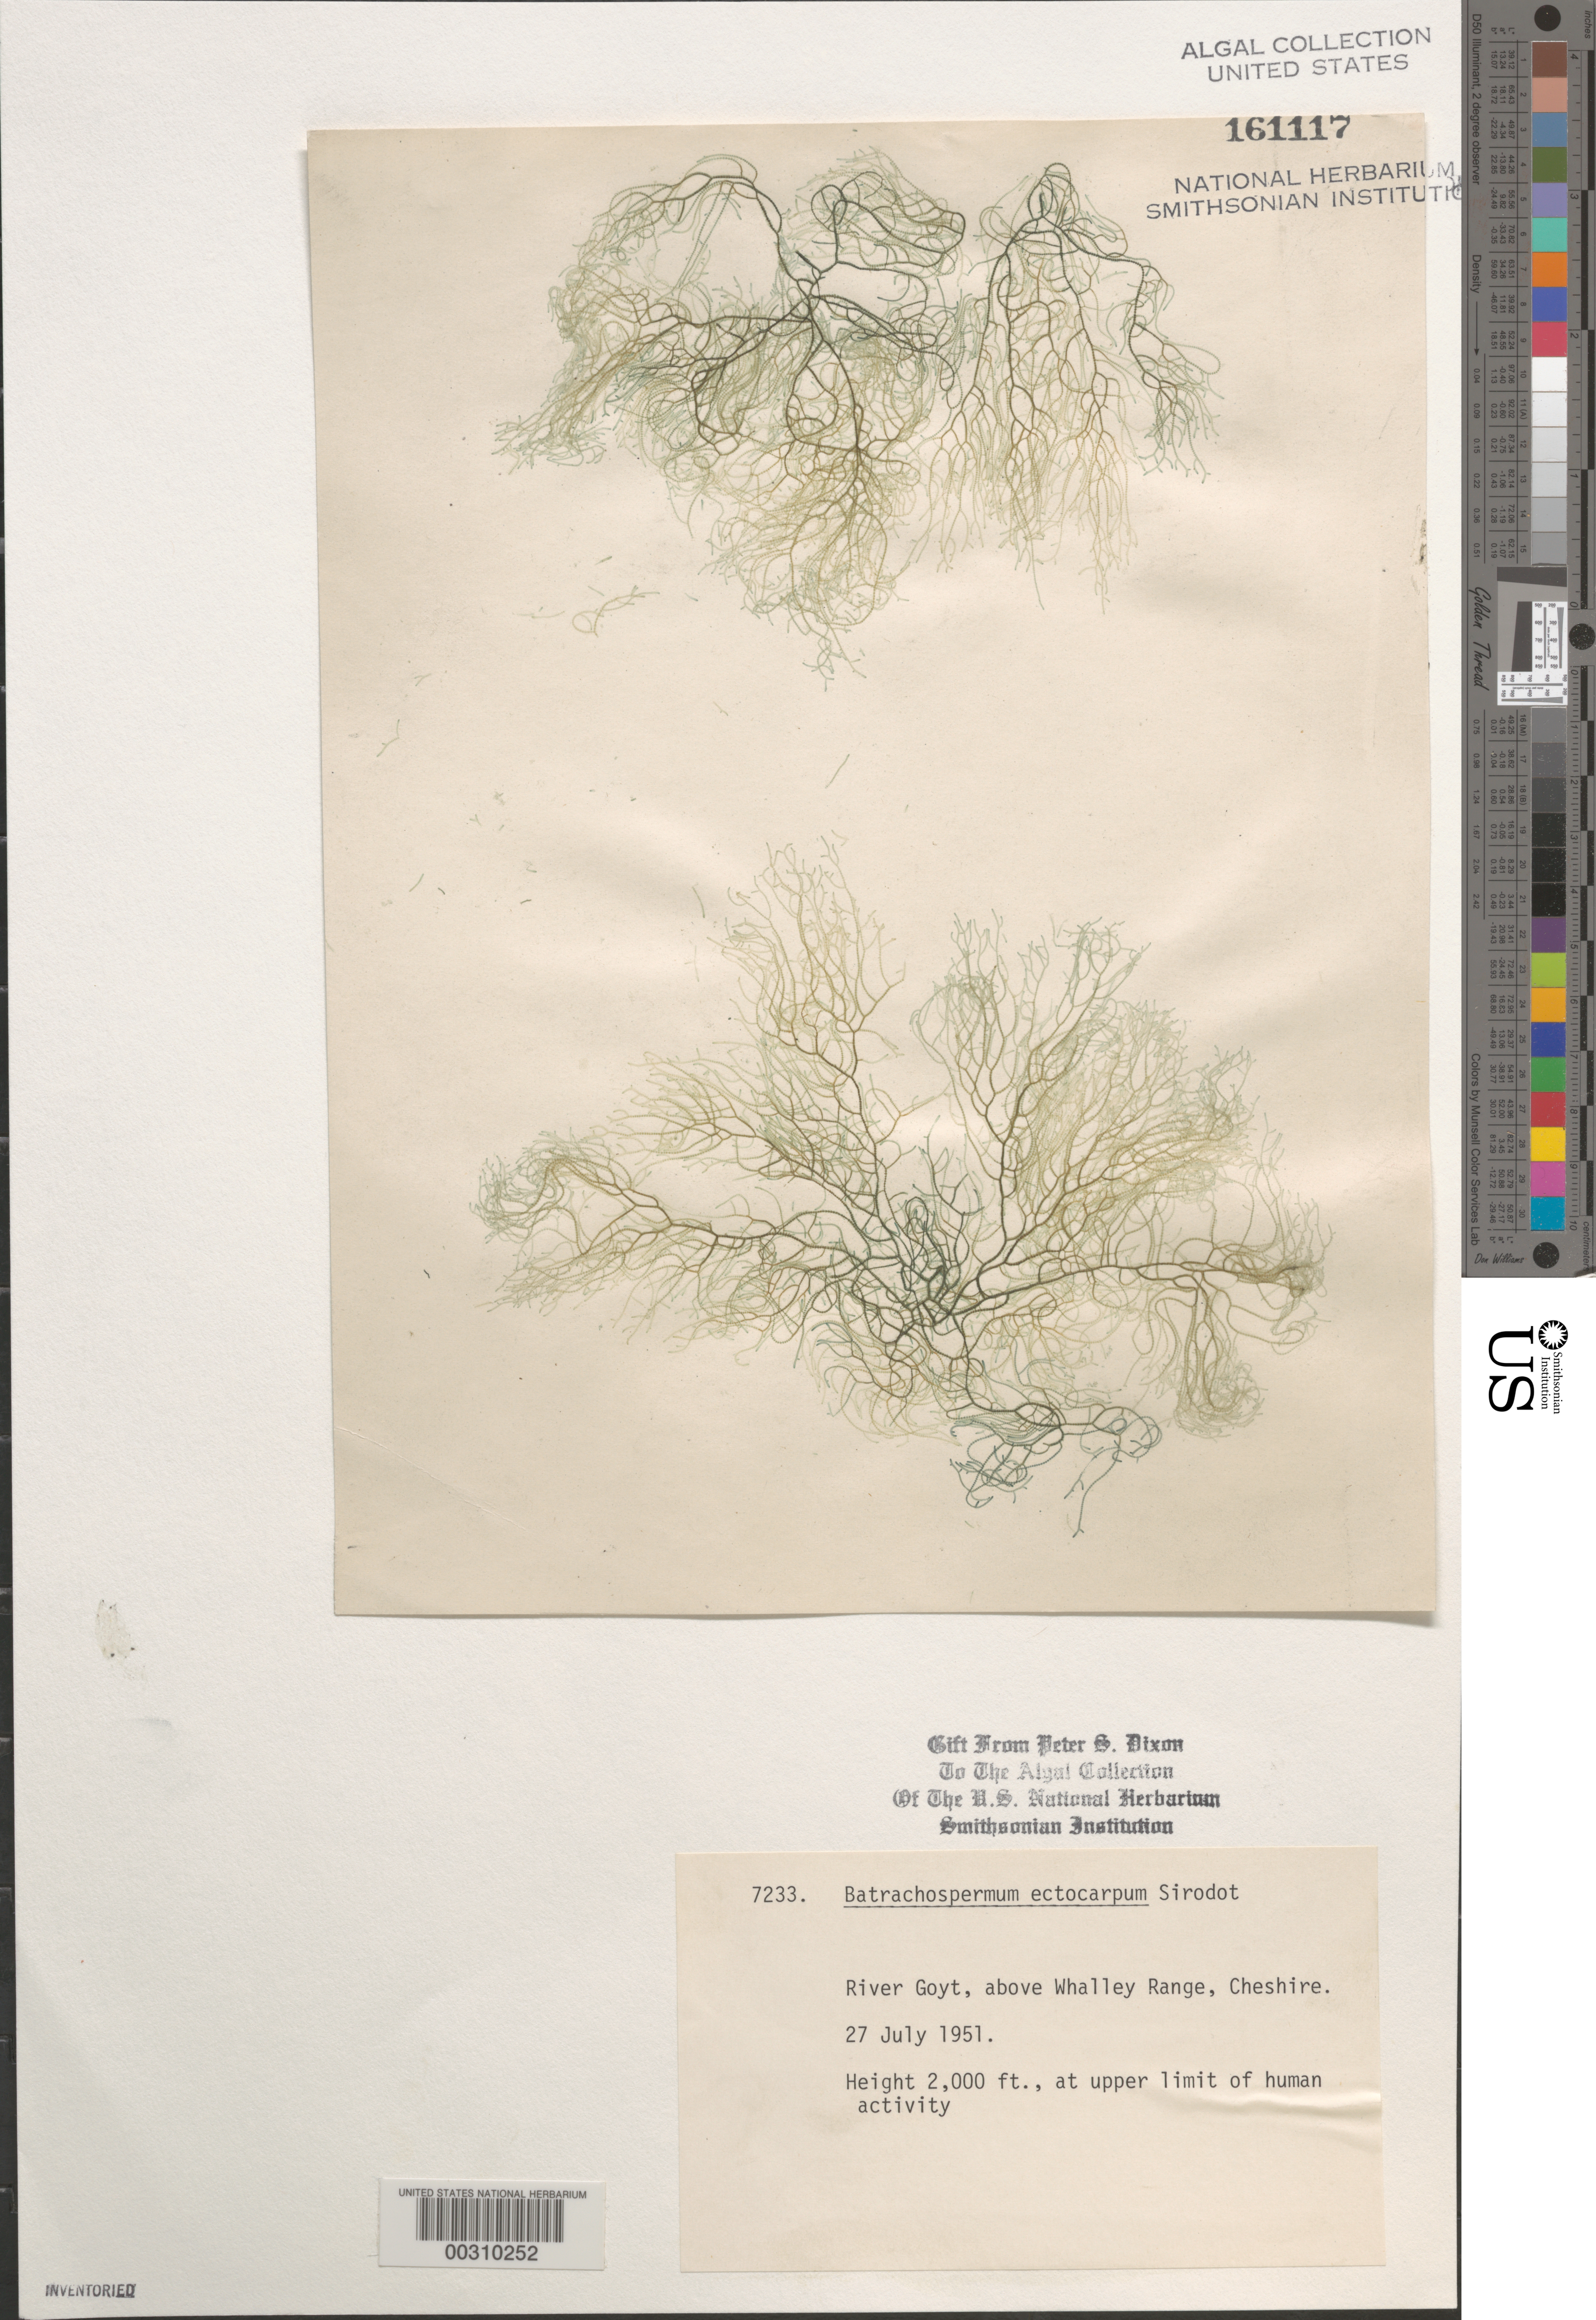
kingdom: Plantae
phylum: Rhodophyta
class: Florideophyceae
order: Batrachospermales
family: Batrachospermaceae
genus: Sheathia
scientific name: Sheathia boryana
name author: (Sirodot) Salomaki & M.L. Vis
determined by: Algae name updating Project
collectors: P. S. Dixon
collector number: PSD 7233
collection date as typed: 27 Jul 1951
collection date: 1951-07-27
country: United Kingdom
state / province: England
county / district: Cheshire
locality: River Goyt, above Whalley Range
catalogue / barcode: US 161117